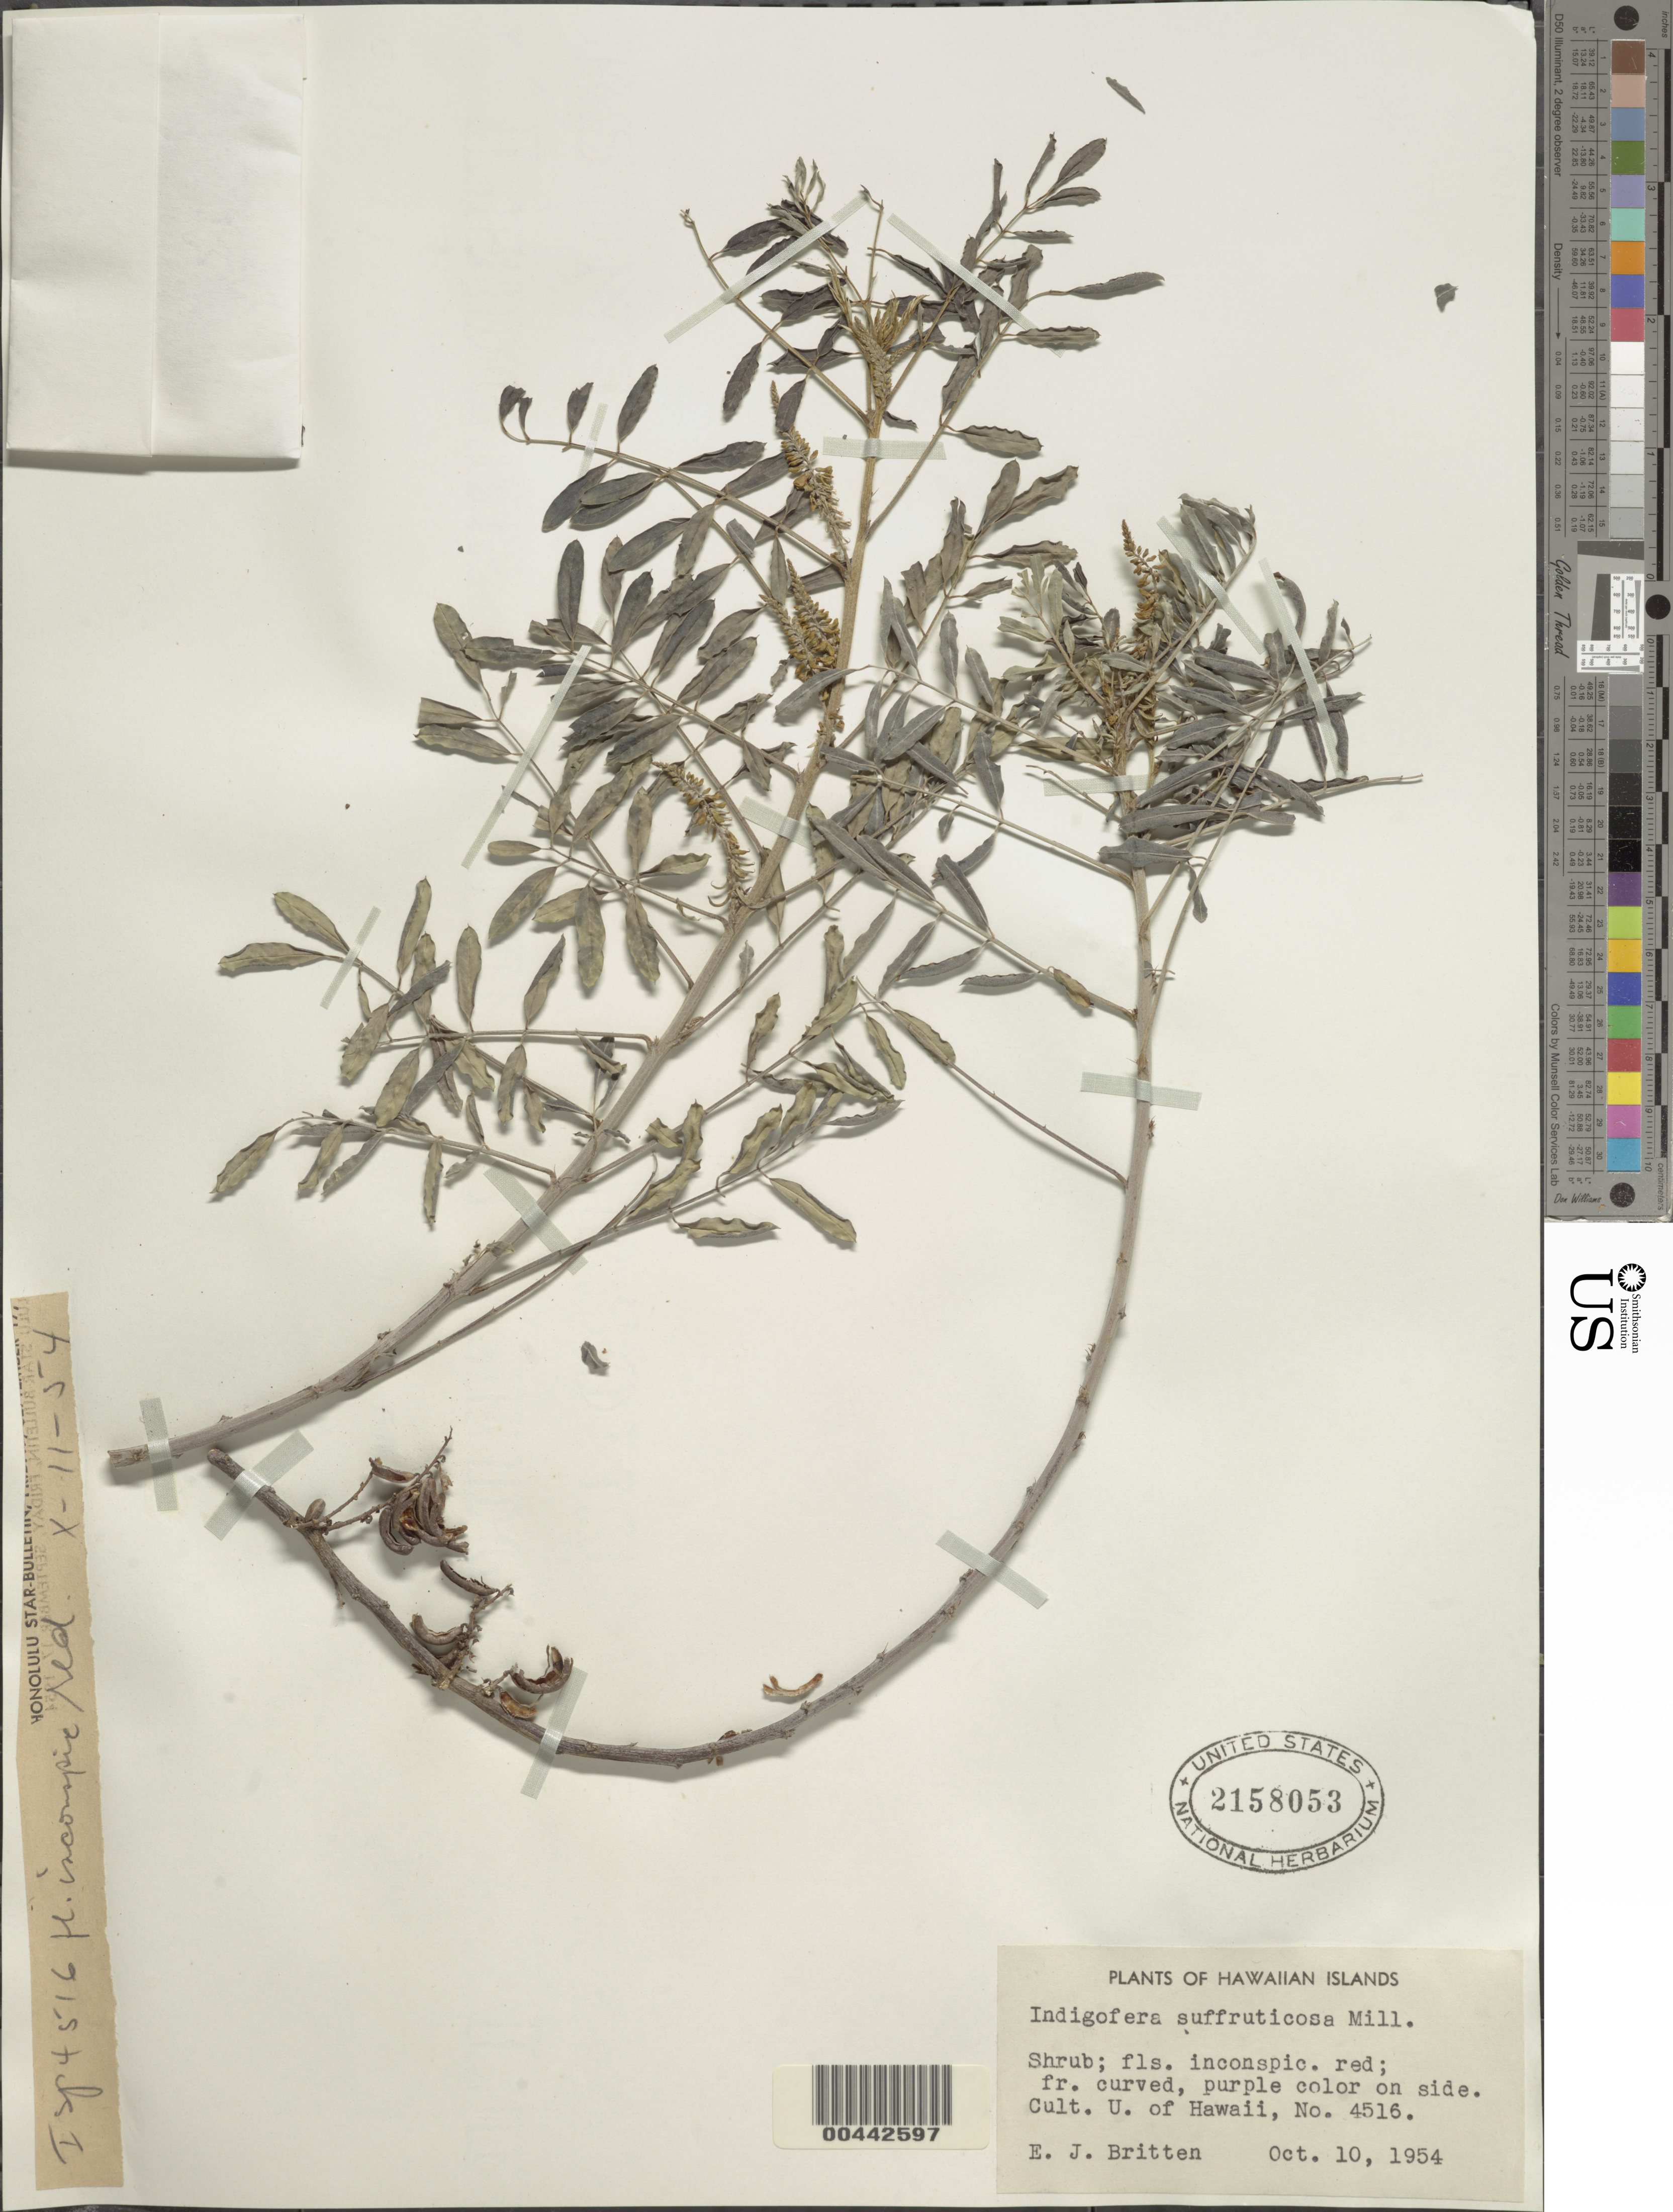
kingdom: Plantae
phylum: Tracheophyta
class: Magnoliopsida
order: Fabales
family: Fabaceae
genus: Indigofera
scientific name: Indigofera suffruticosa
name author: Mill.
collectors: E. Britten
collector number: U of H 4516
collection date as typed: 10 Oct 1954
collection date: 1954-10-10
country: United States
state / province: Hawaii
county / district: Hawaii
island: Hawaii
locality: U. of Hawaii.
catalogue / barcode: US 2158053